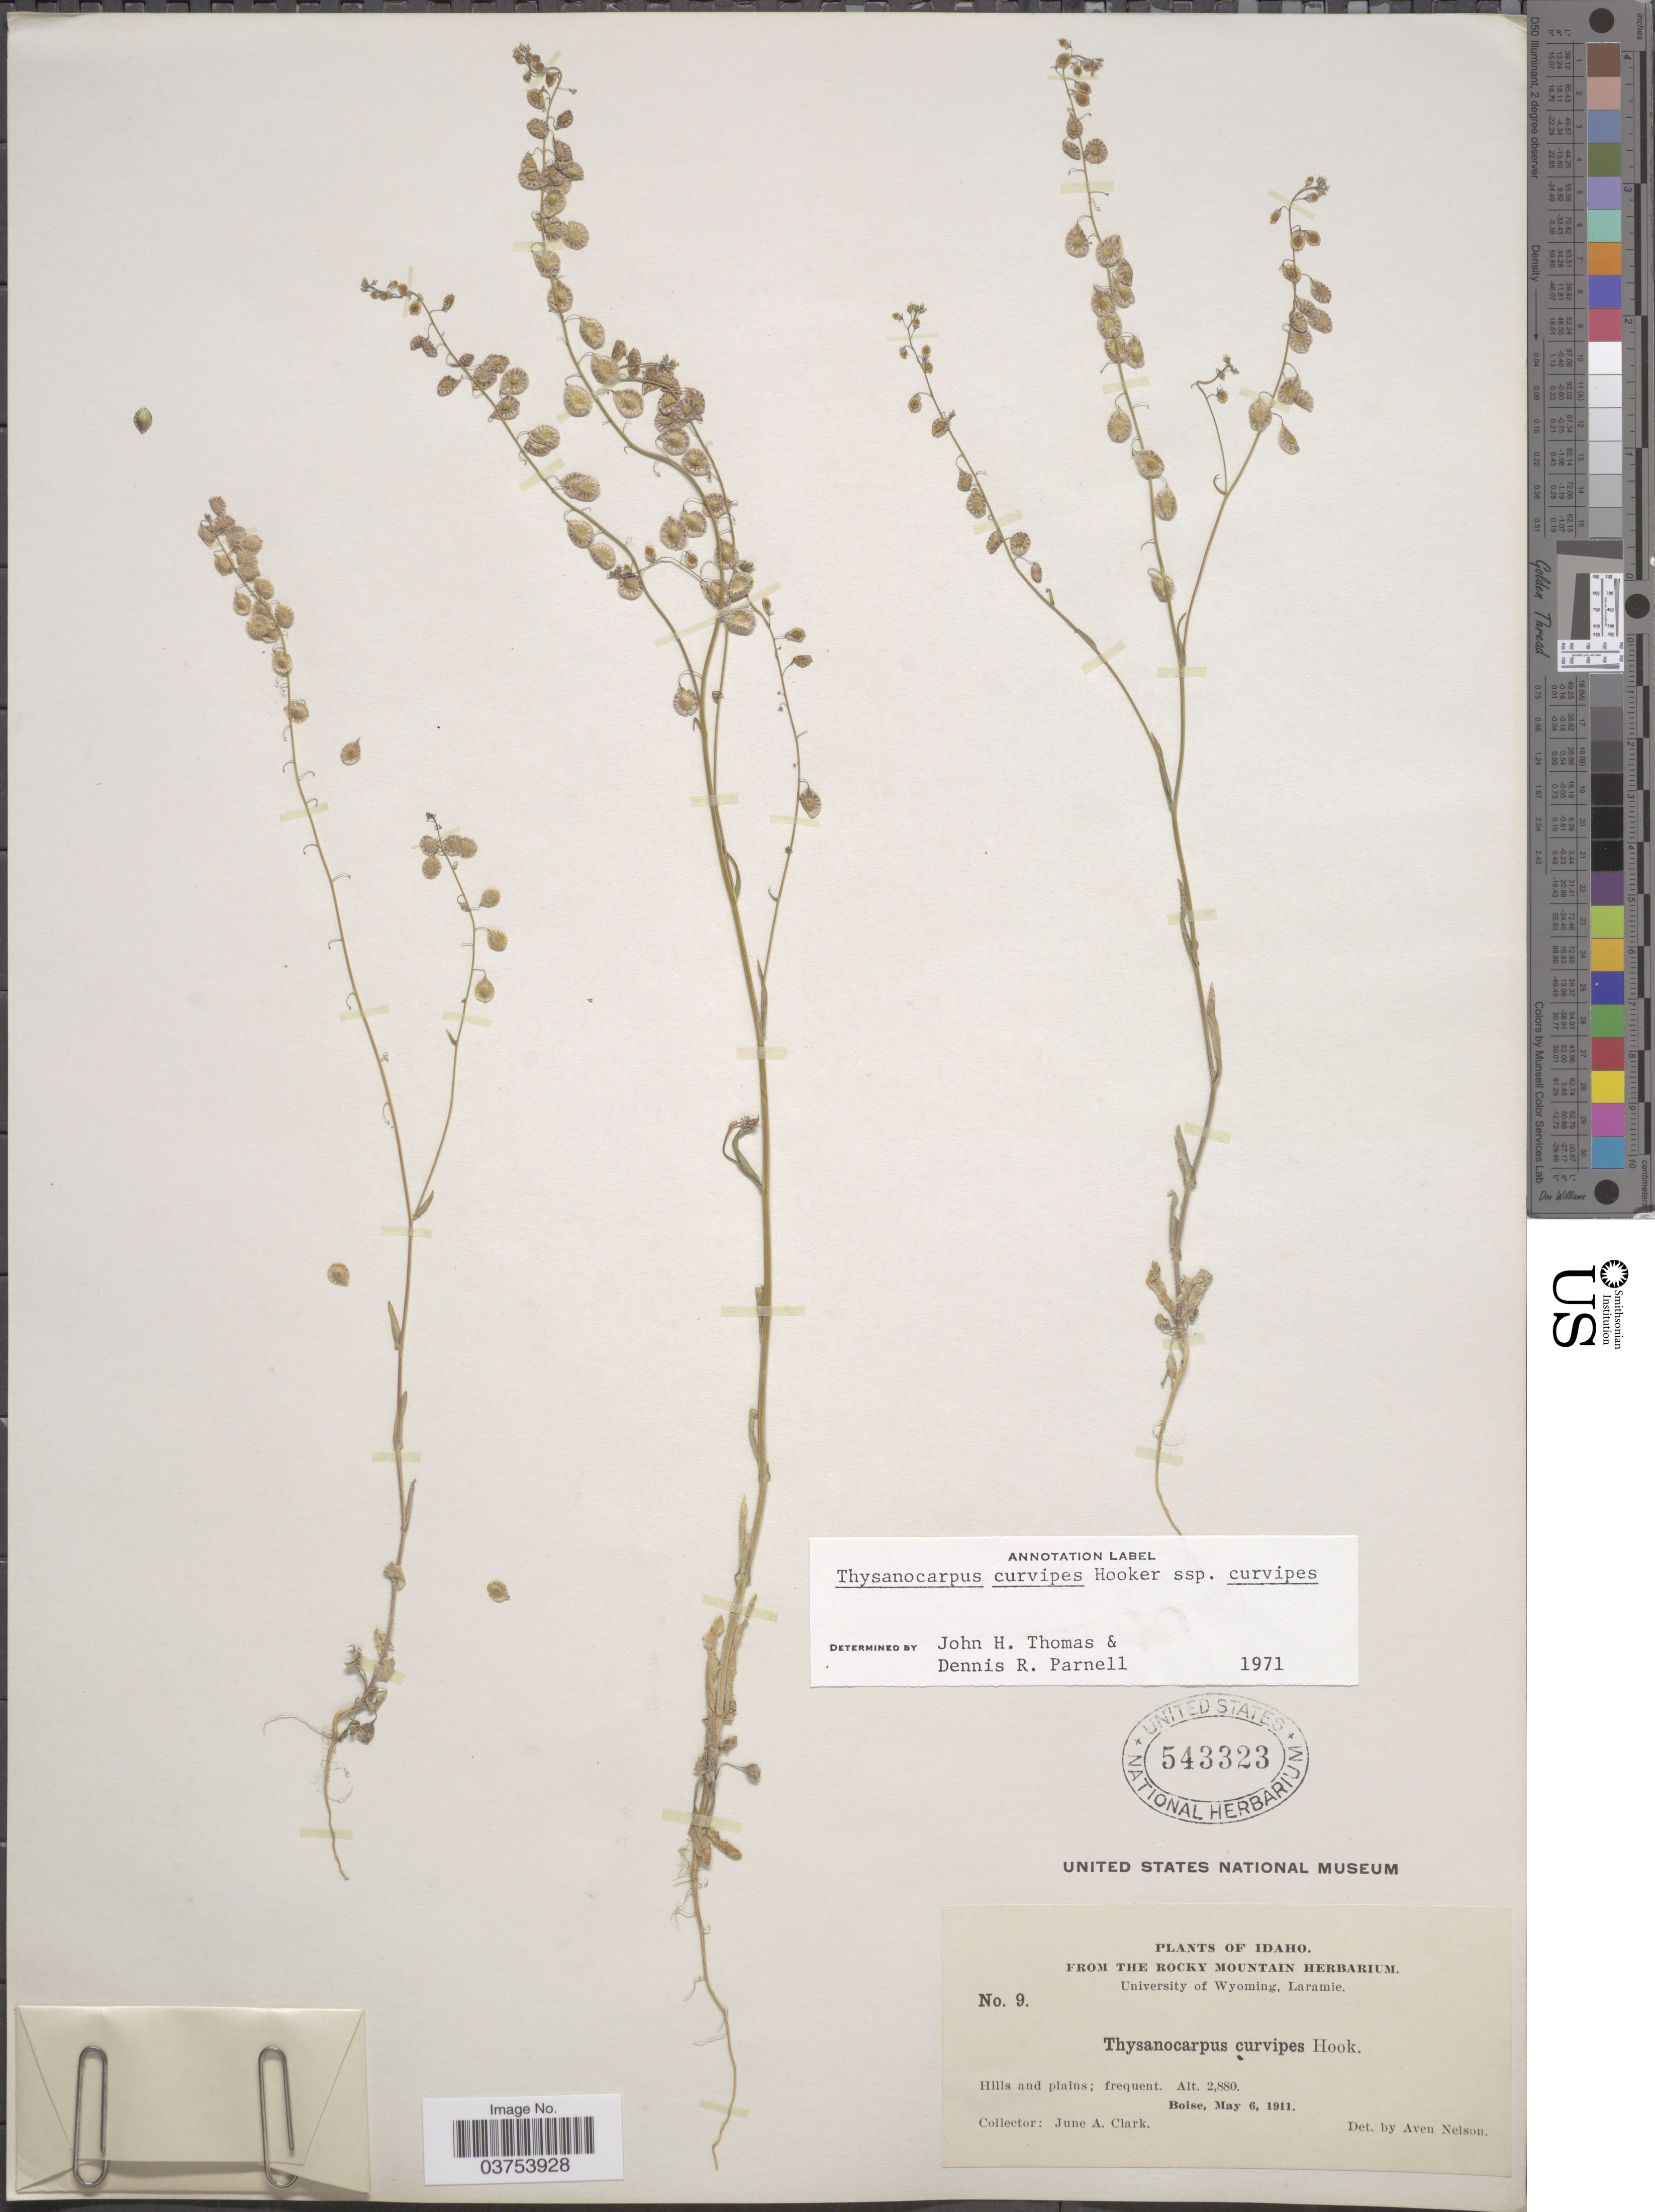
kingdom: Plantae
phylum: Tracheophyta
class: Magnoliopsida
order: Brassicales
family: Brassicaceae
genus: Thysanocarpus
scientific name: Thysanocarpus curvipes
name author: Hook.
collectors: J. A. Clark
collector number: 9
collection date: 1911-05-06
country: United States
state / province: Idaho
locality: Boise.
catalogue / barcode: US 543323